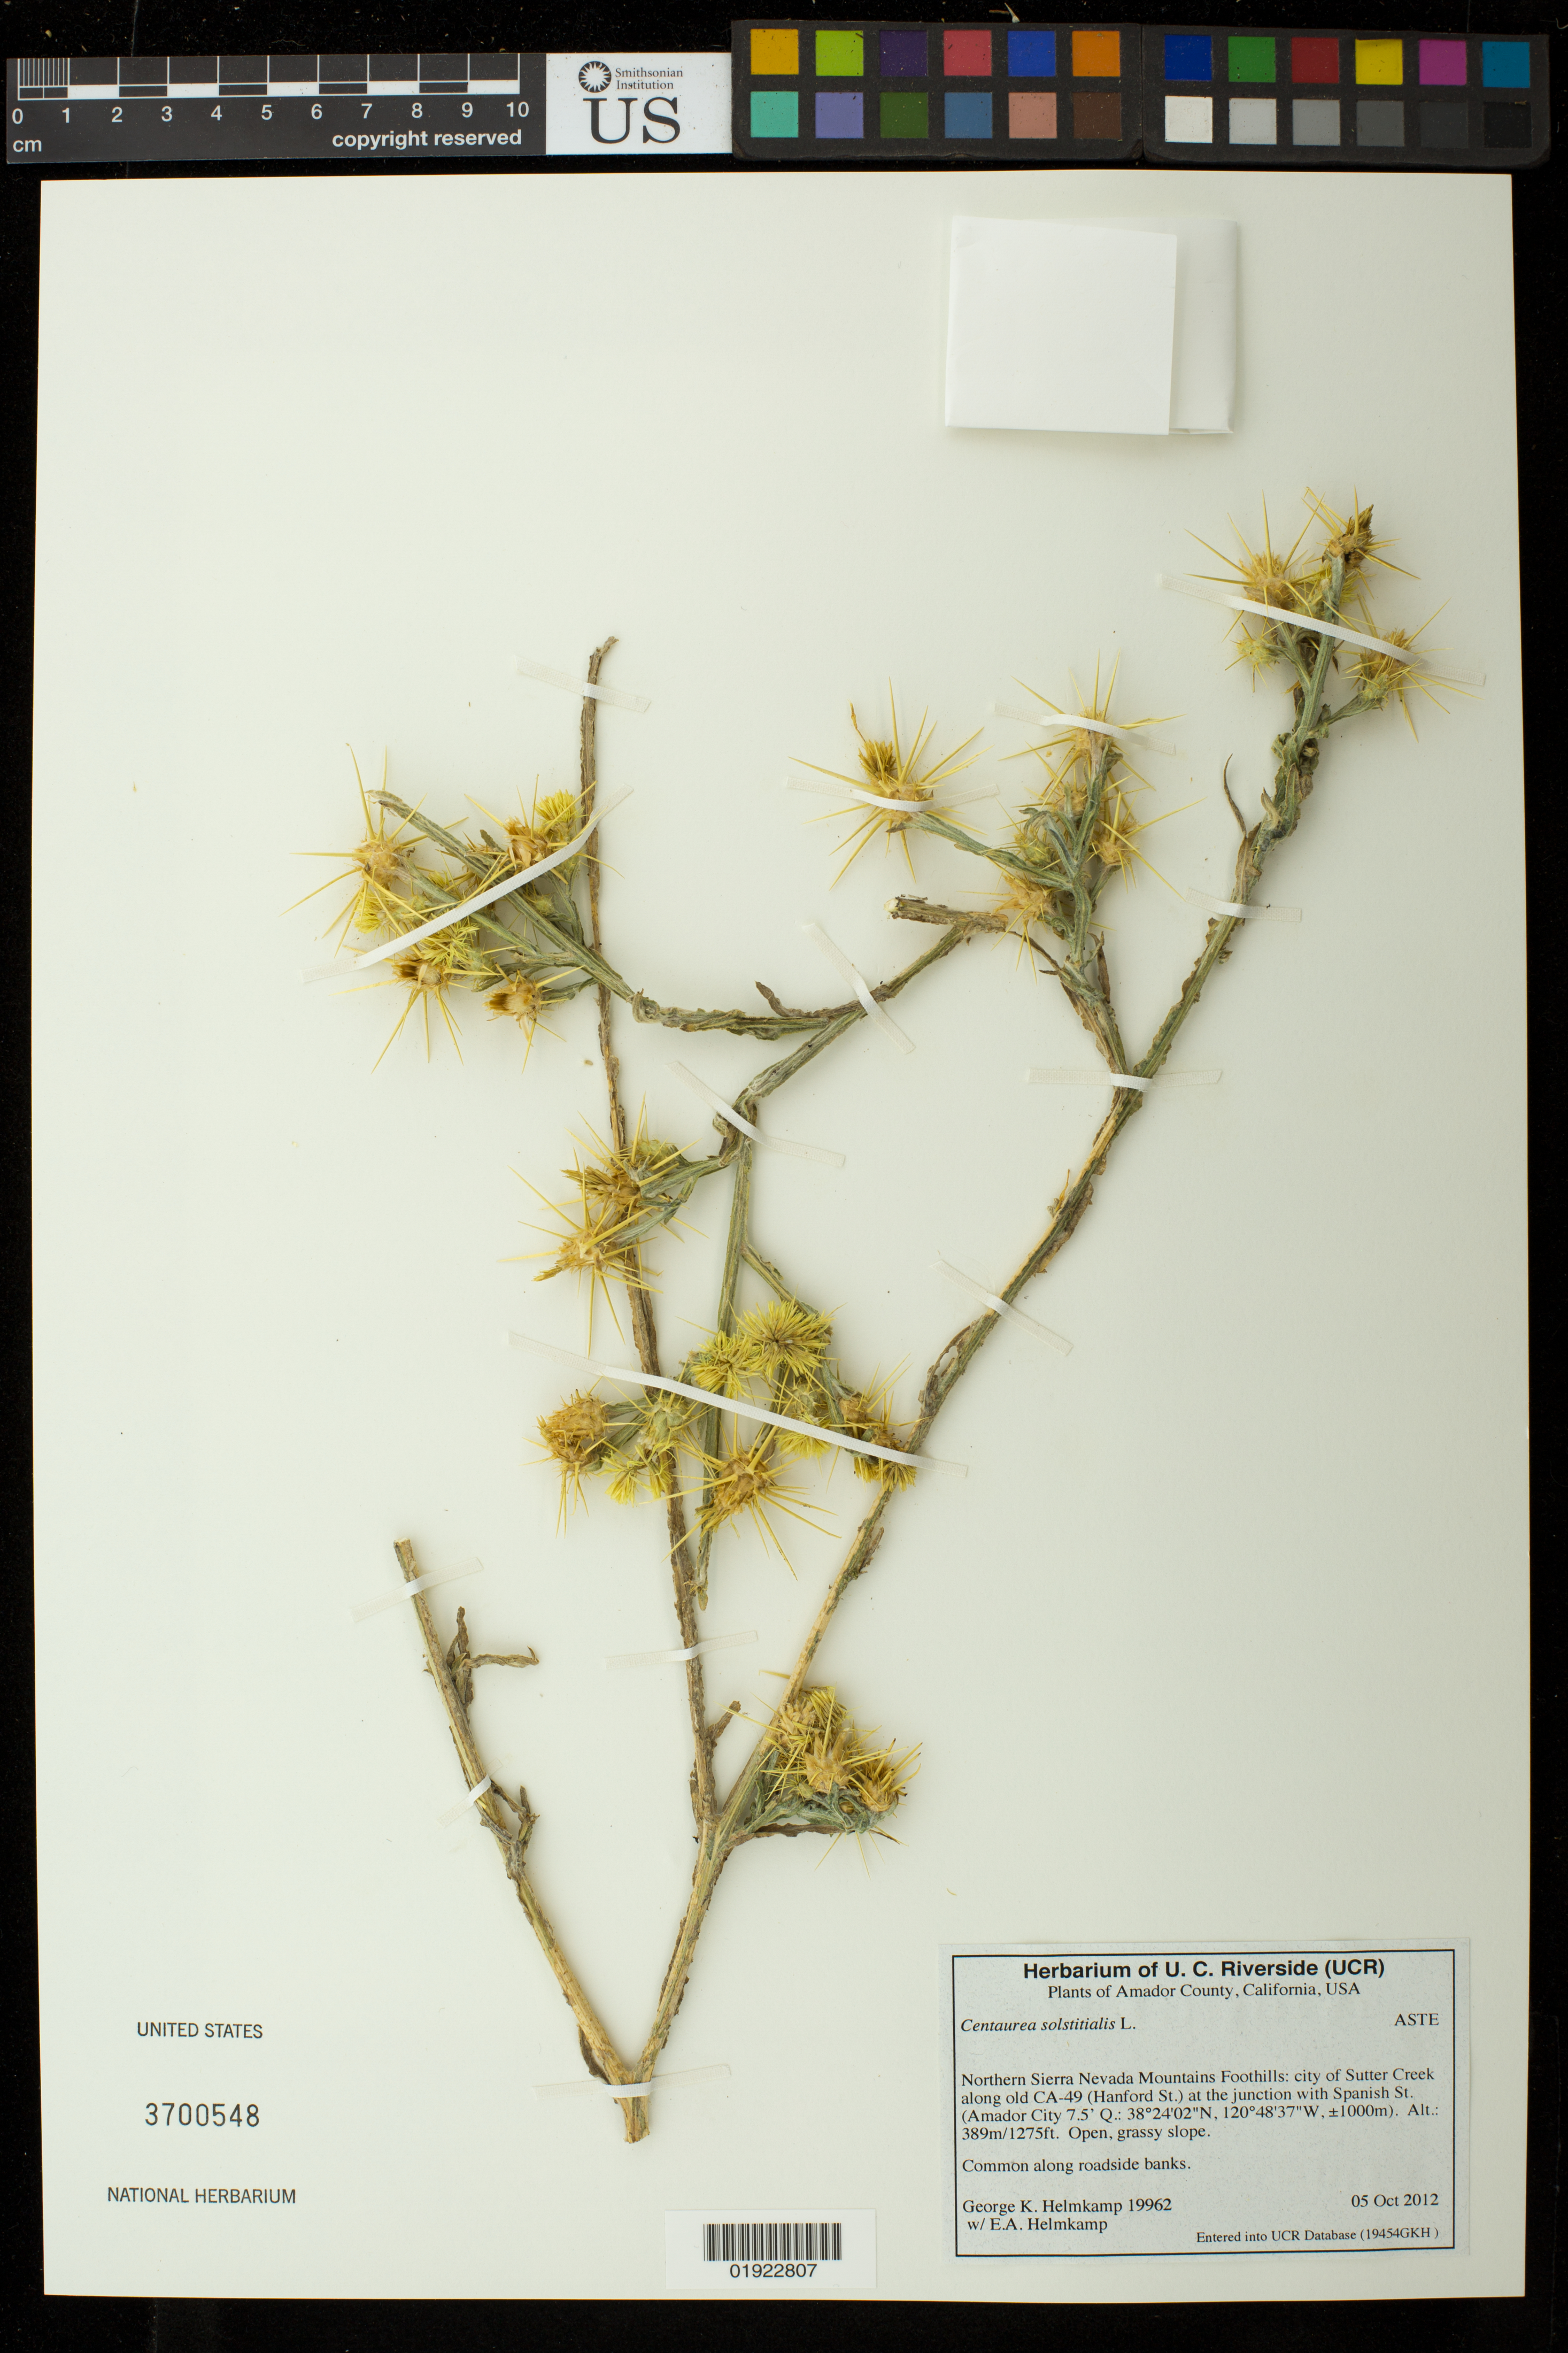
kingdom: Plantae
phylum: Tracheophyta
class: Magnoliopsida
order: Asterales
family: Asteraceae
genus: Centaurea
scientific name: Centaurea solstitialis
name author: L.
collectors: G. Helmkamp & E. Helmkamp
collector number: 19962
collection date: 2012-10-05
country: United States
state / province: California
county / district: Amador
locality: Northern Sierra Nevada Mountain Foothills: city of Sutter Creek along old CA-49 (Hanford St.) at the junction of Spanish St.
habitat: Open, grassy slope. Common along roadside banks.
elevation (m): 389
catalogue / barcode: US 3700548